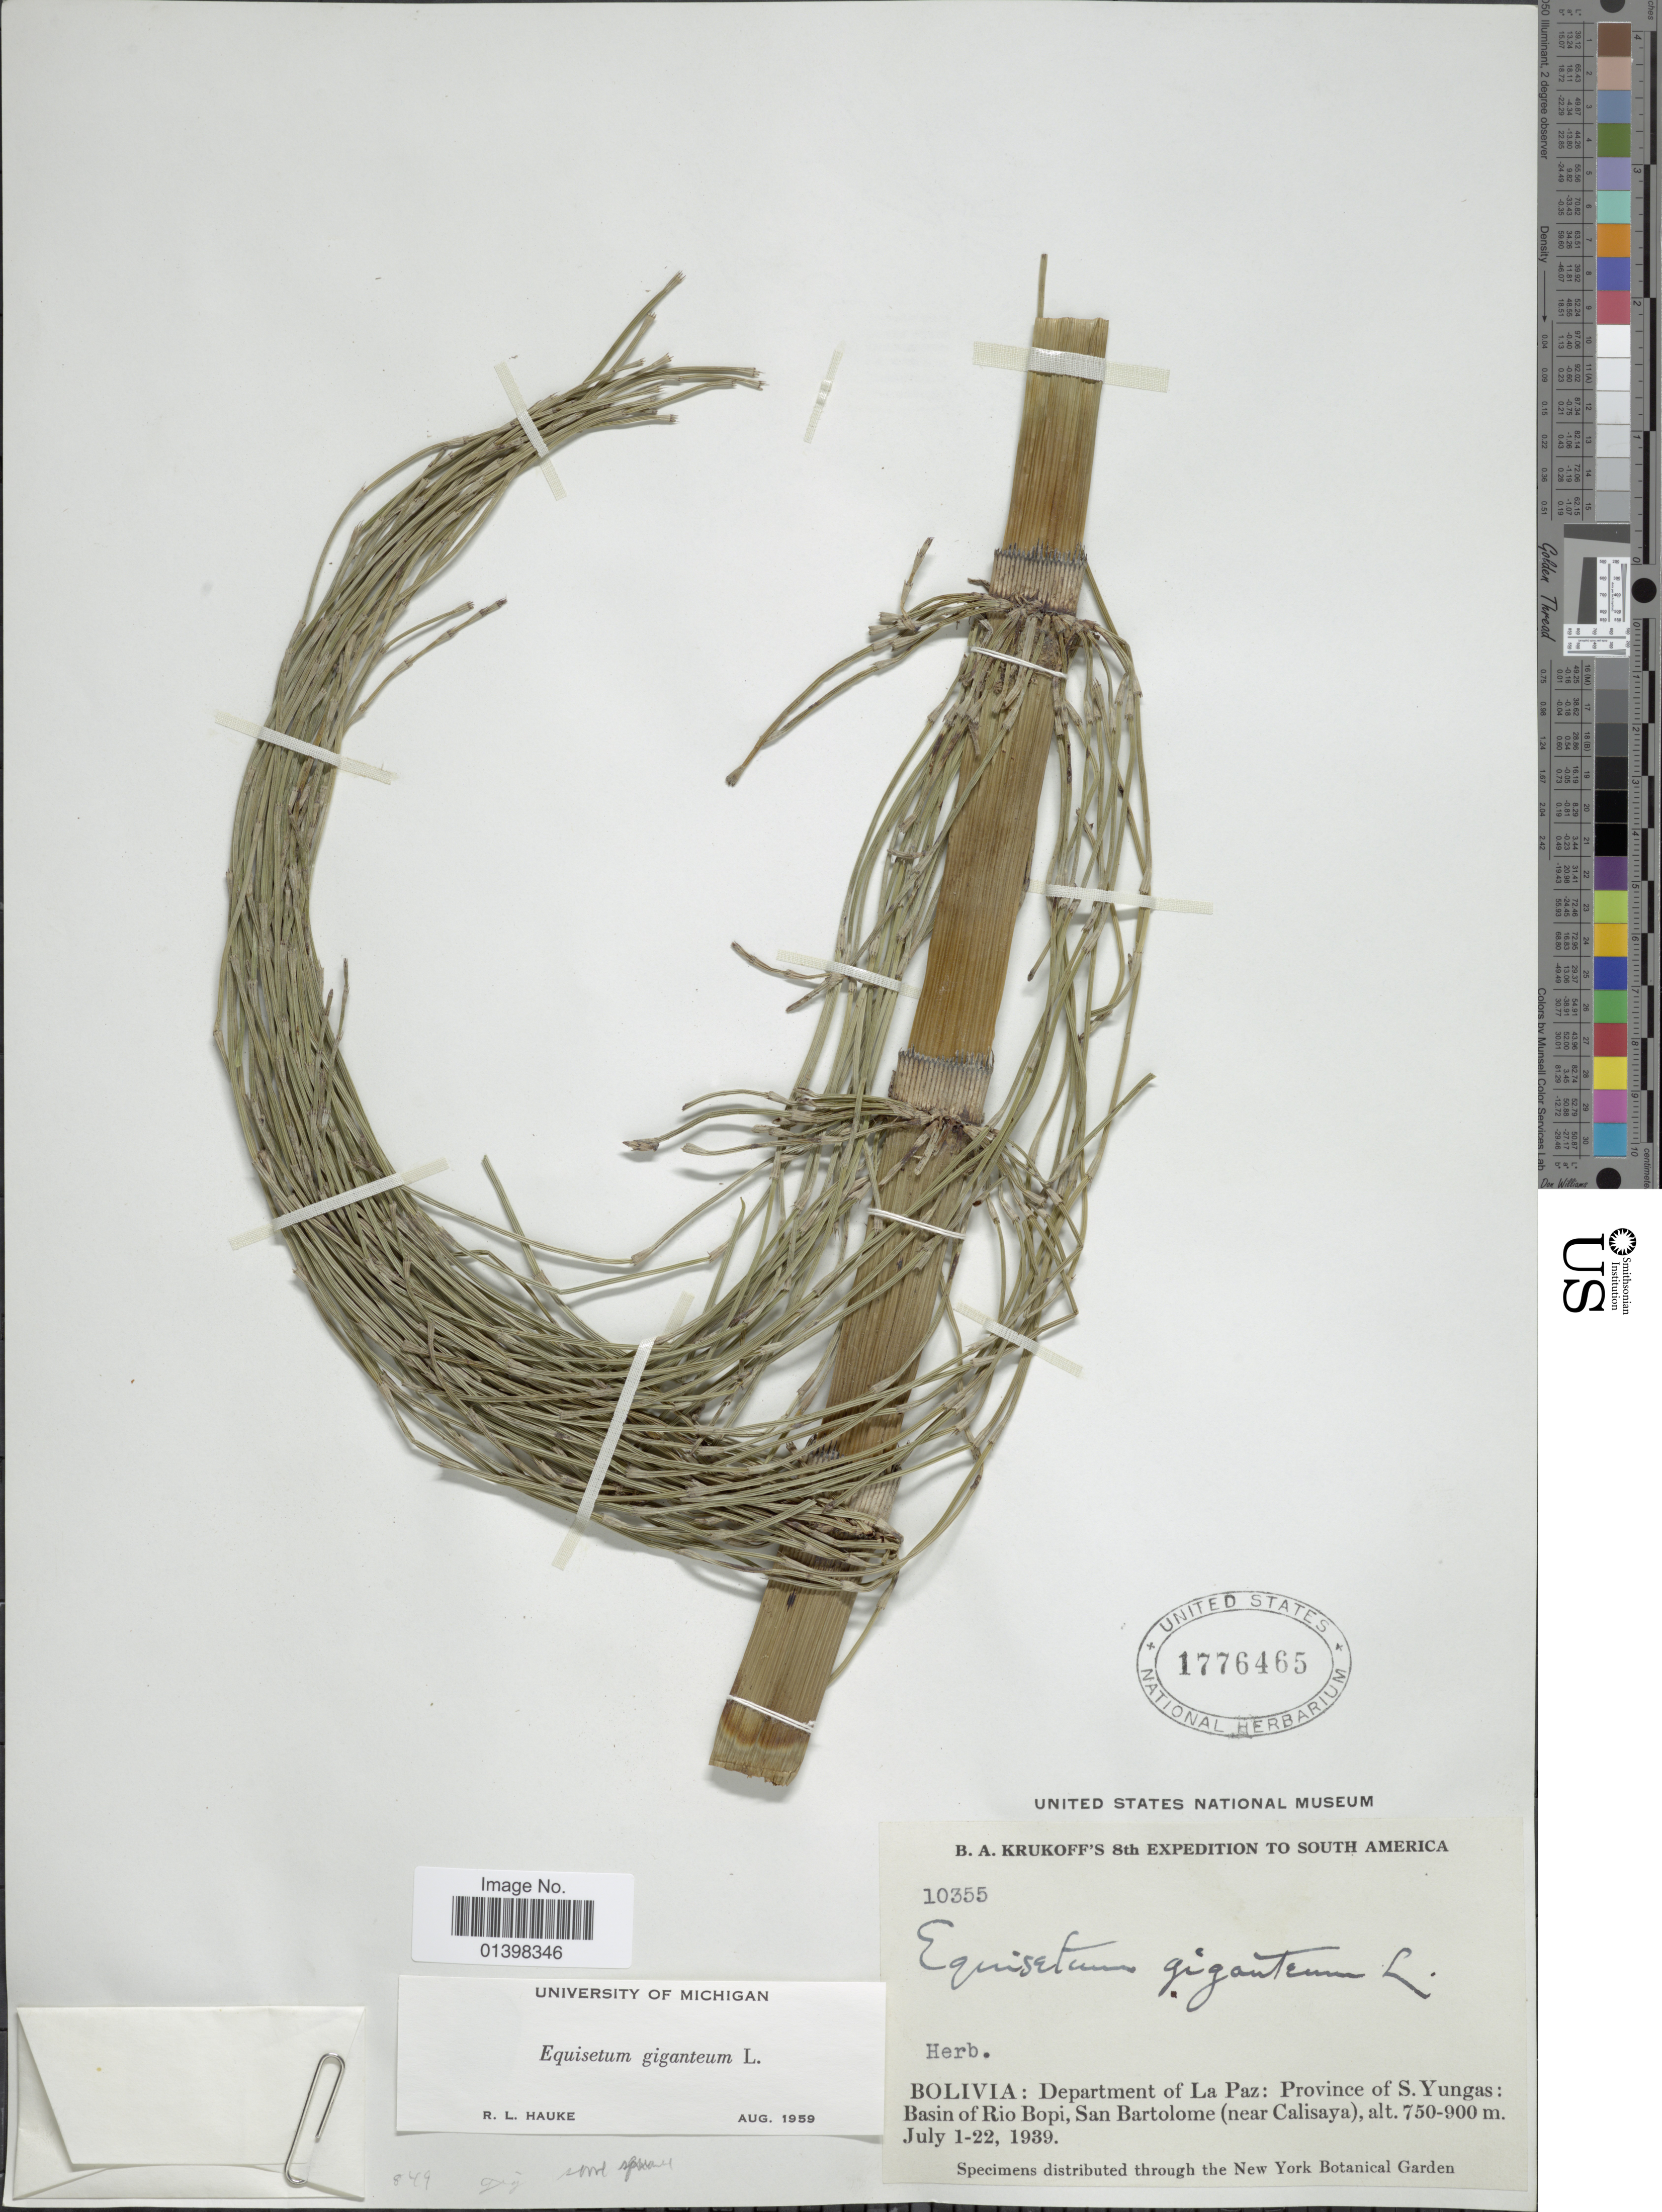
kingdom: Plantae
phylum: Tracheophyta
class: Polypodiopsida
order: Equisetales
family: Equisetaceae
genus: Equisetum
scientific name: Equisetum giganteum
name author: L.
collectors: B. A. Krukoff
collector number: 10355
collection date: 1939-07-01/1939-07-22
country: Bolivia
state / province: La Paz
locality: Province of S. Yungas: Basin of Rio Bopi,San Bartolome (near Calisaya)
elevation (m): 750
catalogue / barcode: US 1776465